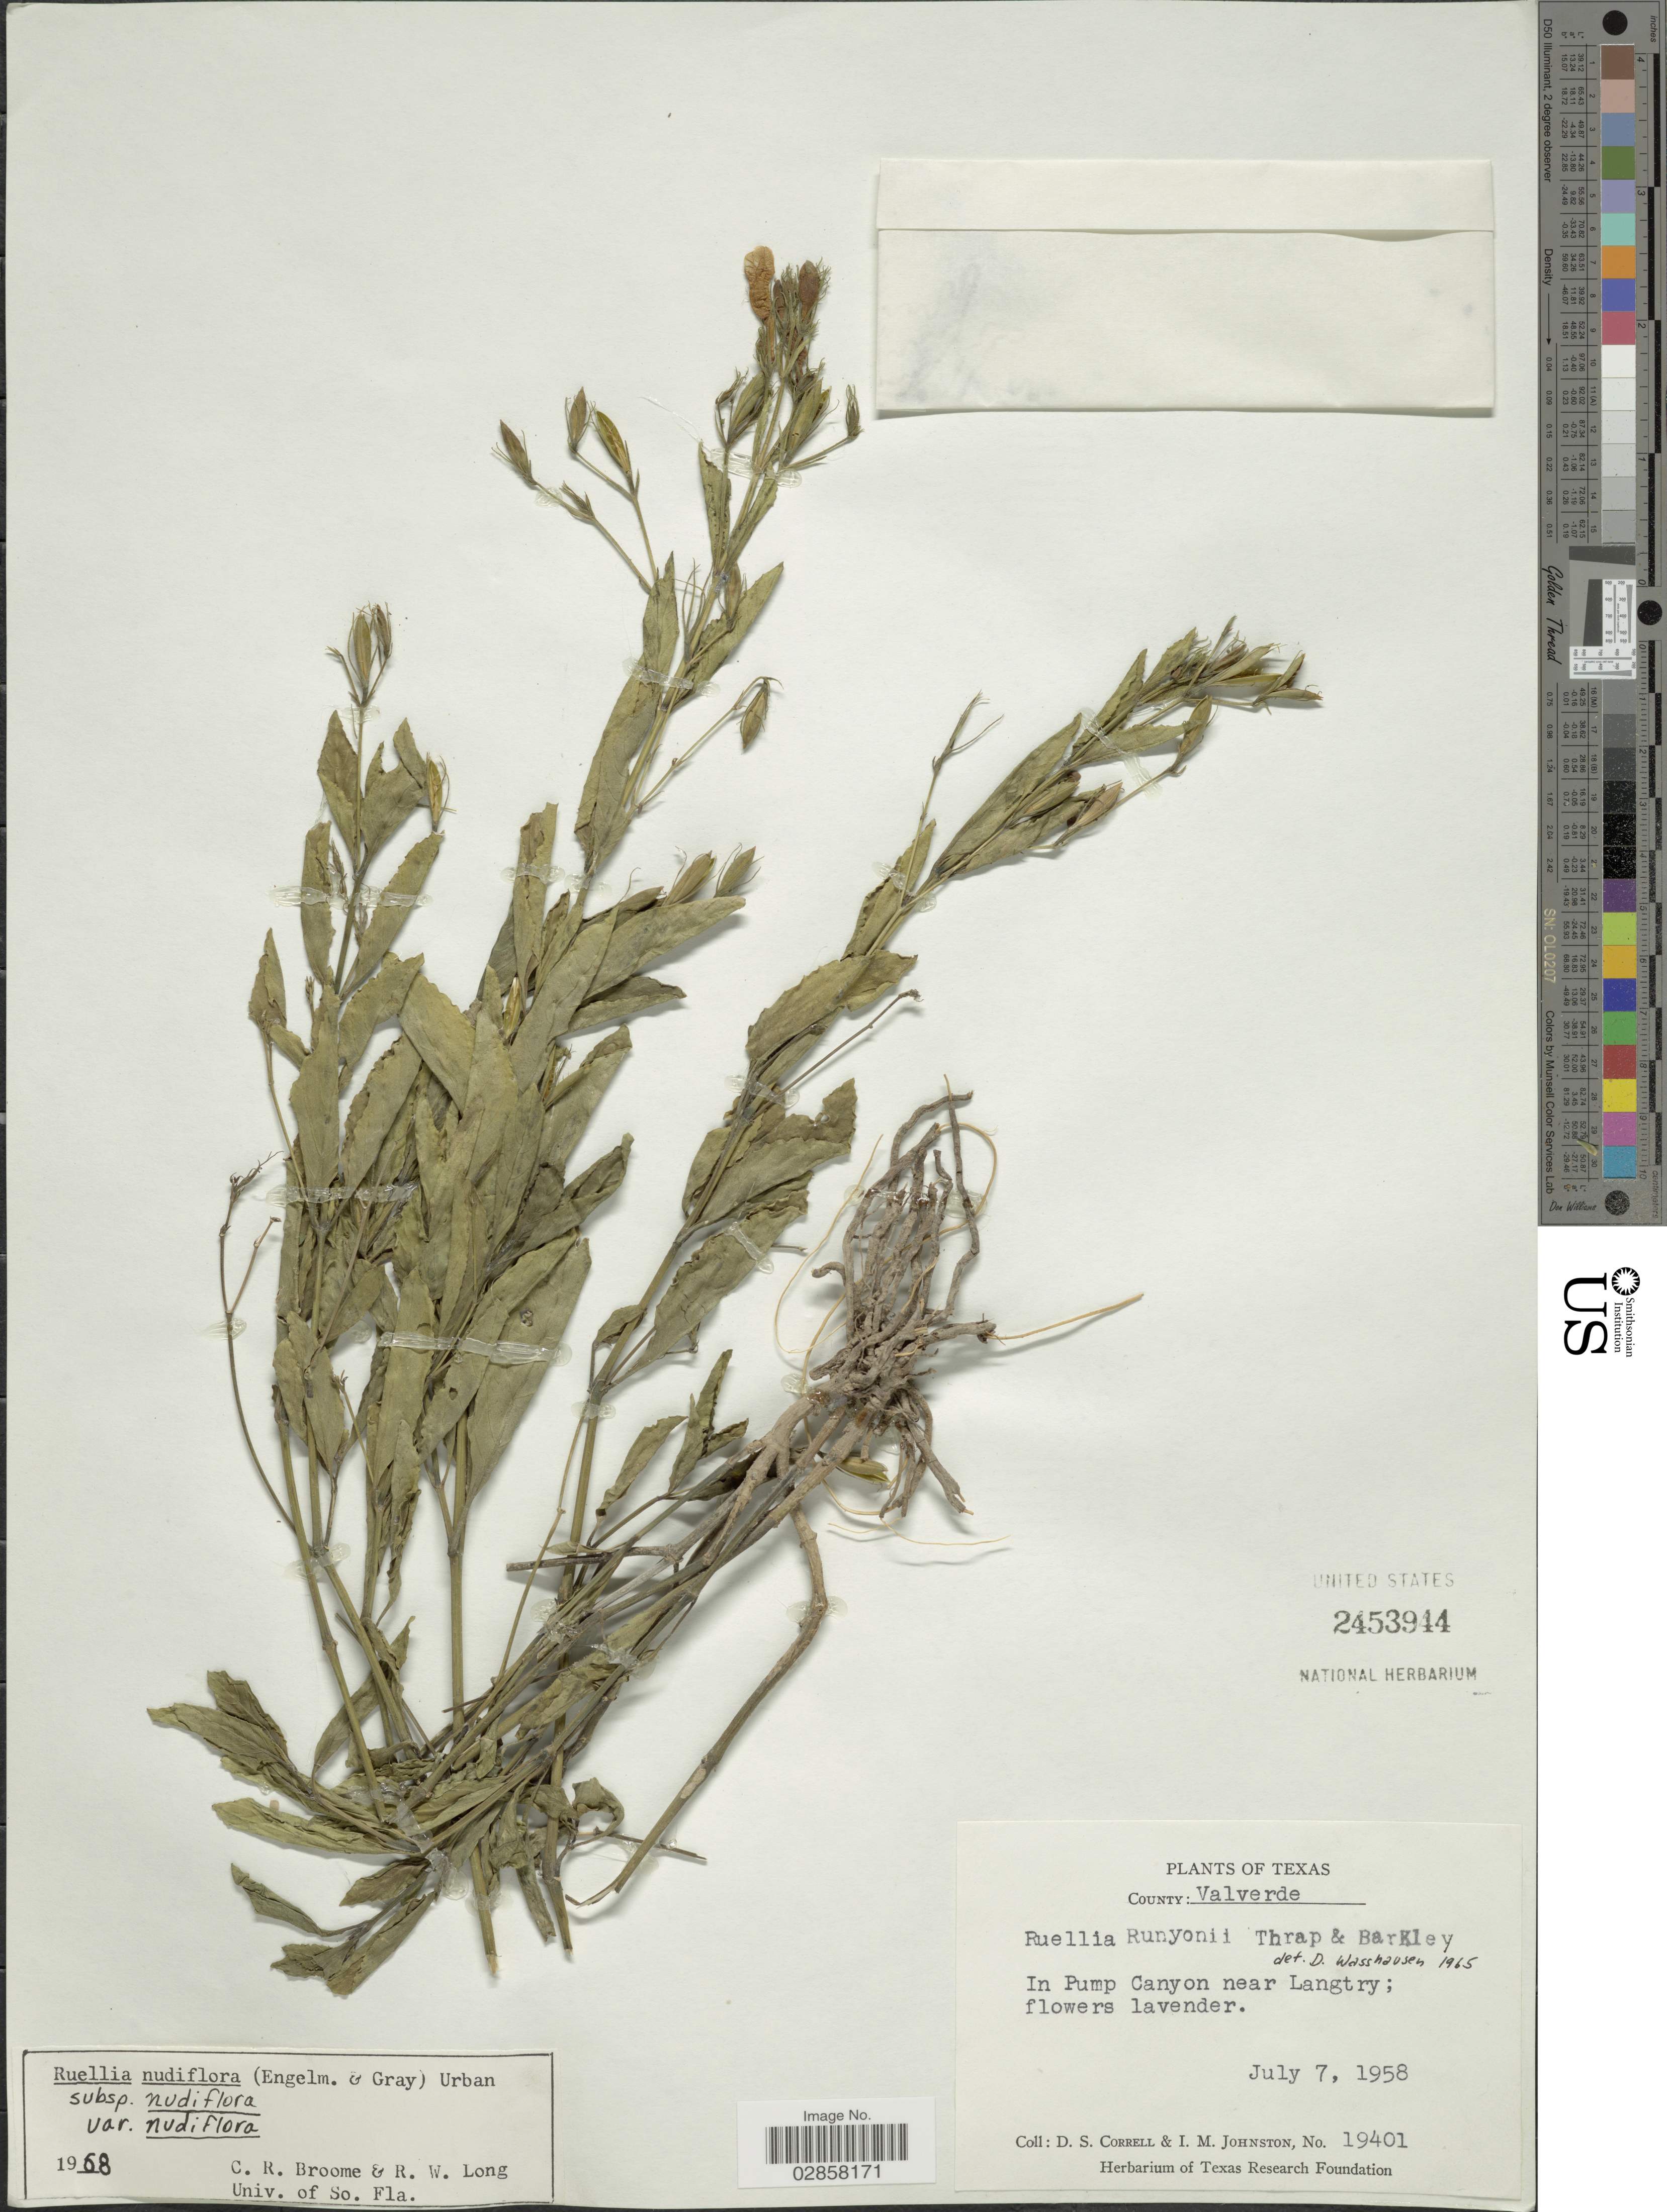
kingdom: Plantae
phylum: Tracheophyta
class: Magnoliopsida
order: Lamiales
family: Acanthaceae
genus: Ruellia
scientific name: Ruellia runyonii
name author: Tharp & F.A. Barkley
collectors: D. S. Correll & I.M. Johnston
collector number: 19401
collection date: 1958-07-07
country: United States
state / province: Texas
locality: County: Valverde. In Pump Canyon near Langtry.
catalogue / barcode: US 2453944